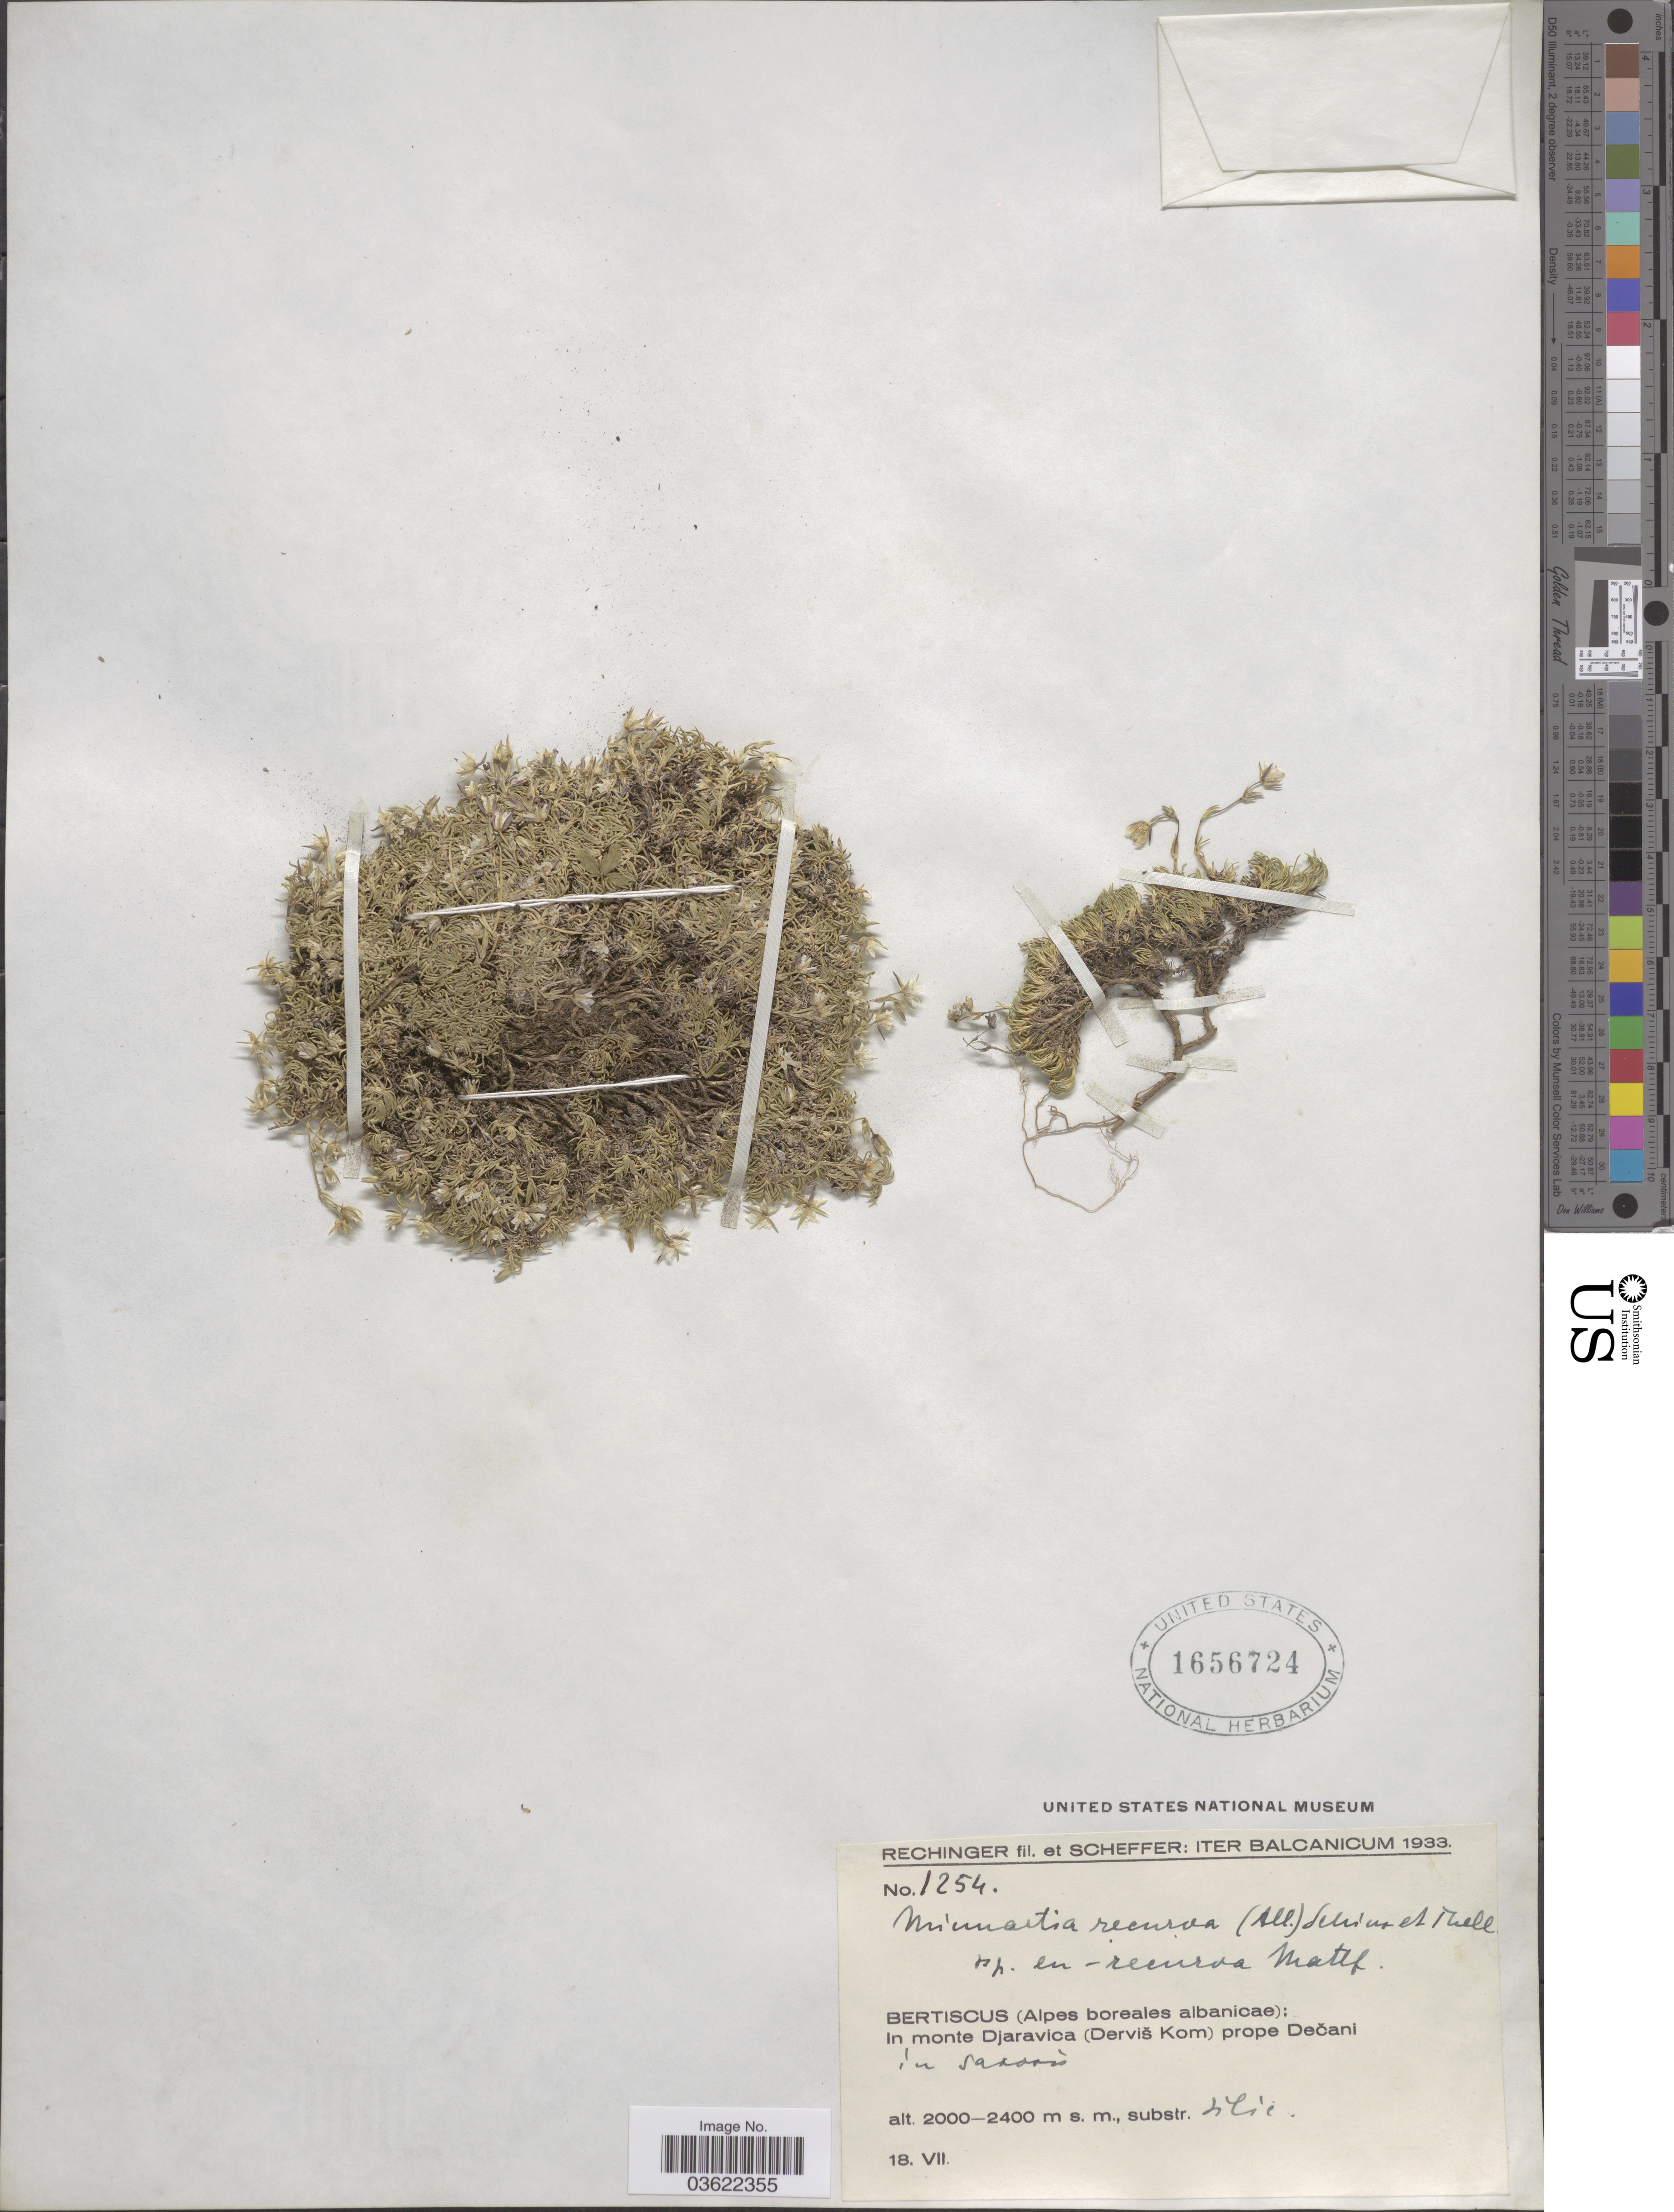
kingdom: Plantae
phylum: Tracheophyta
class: Magnoliopsida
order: Caryophyllales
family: Caryophyllaceae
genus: Arenaria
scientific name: Arenaria recurva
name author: All.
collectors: -- Rechinger & Scheffer, --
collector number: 1254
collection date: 1933-07-18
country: Albania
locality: Balcanicum. Bertiscus (Alpes boreales albanicae); In monte Djaravica (Dervis Kom) prope Decani.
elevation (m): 2000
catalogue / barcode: US 1656724